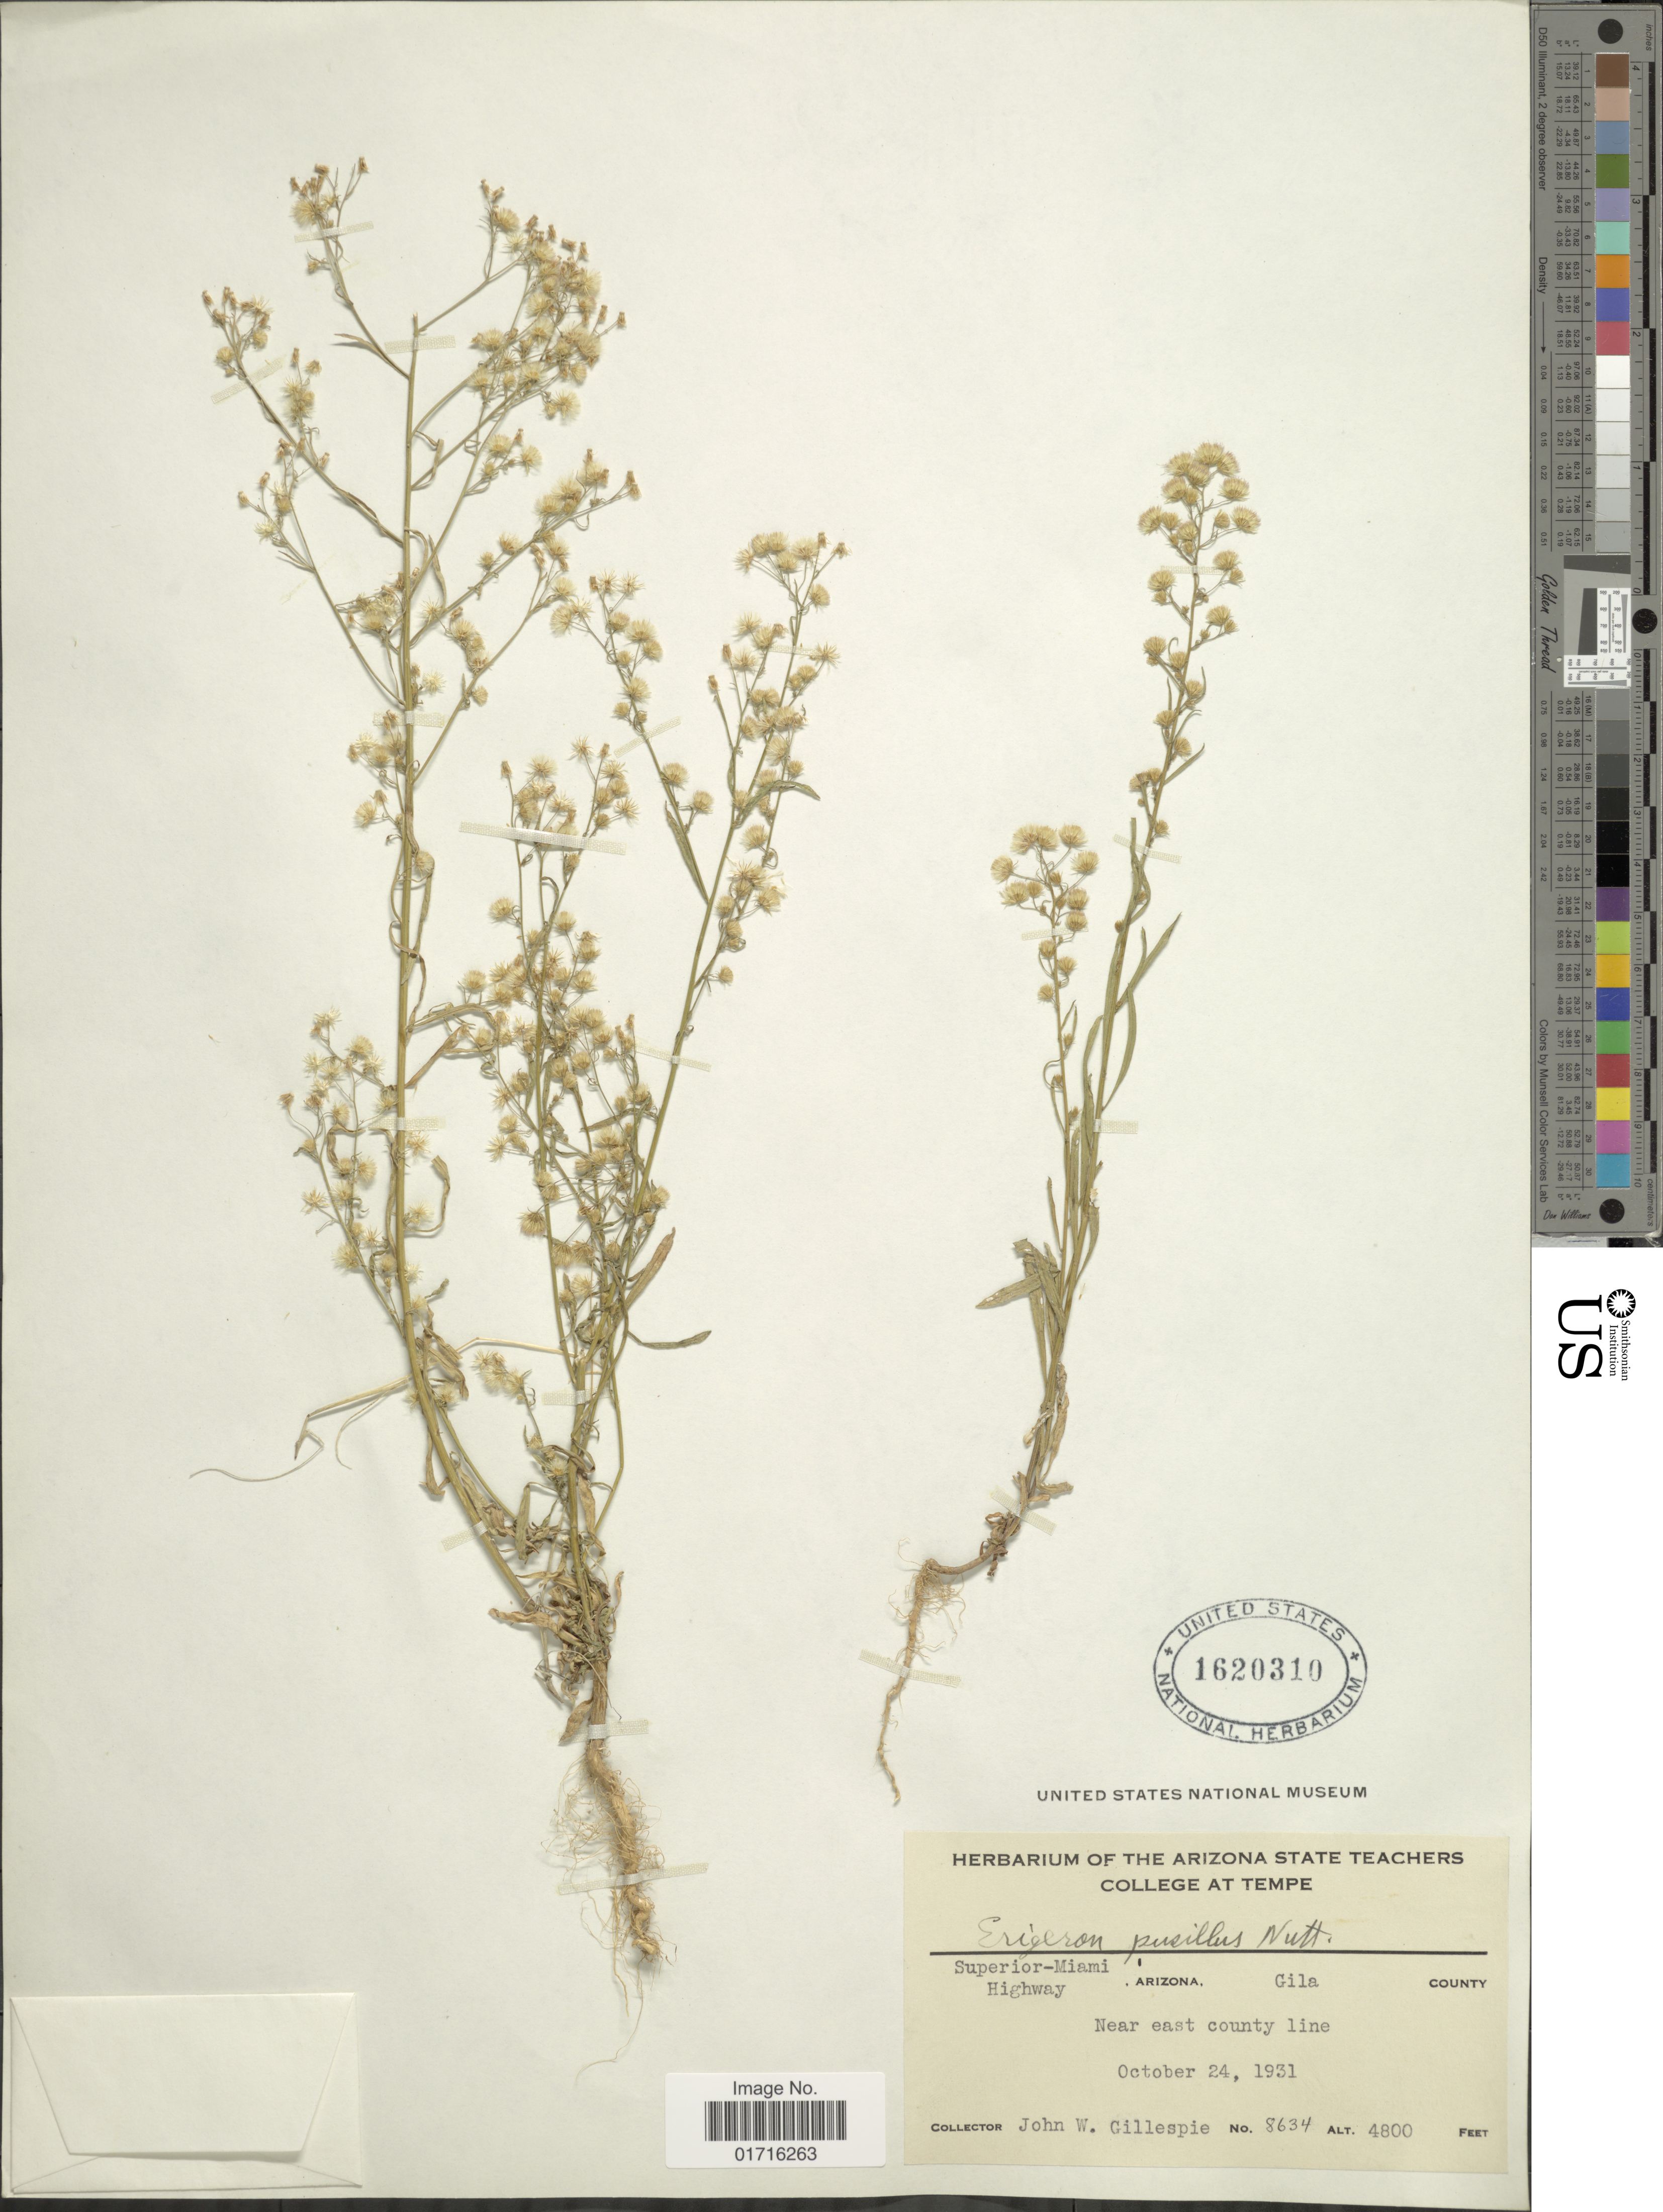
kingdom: Plantae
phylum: Tracheophyta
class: Magnoliopsida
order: Asterales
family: Asteraceae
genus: Conyza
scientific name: Conyza pusilla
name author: Houtt.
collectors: J. W. Gillespie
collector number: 8634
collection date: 1931-10-24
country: United States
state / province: Arizona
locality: Superior-Miami Highway, Gila County, Near east county line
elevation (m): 1463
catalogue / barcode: US 1620310